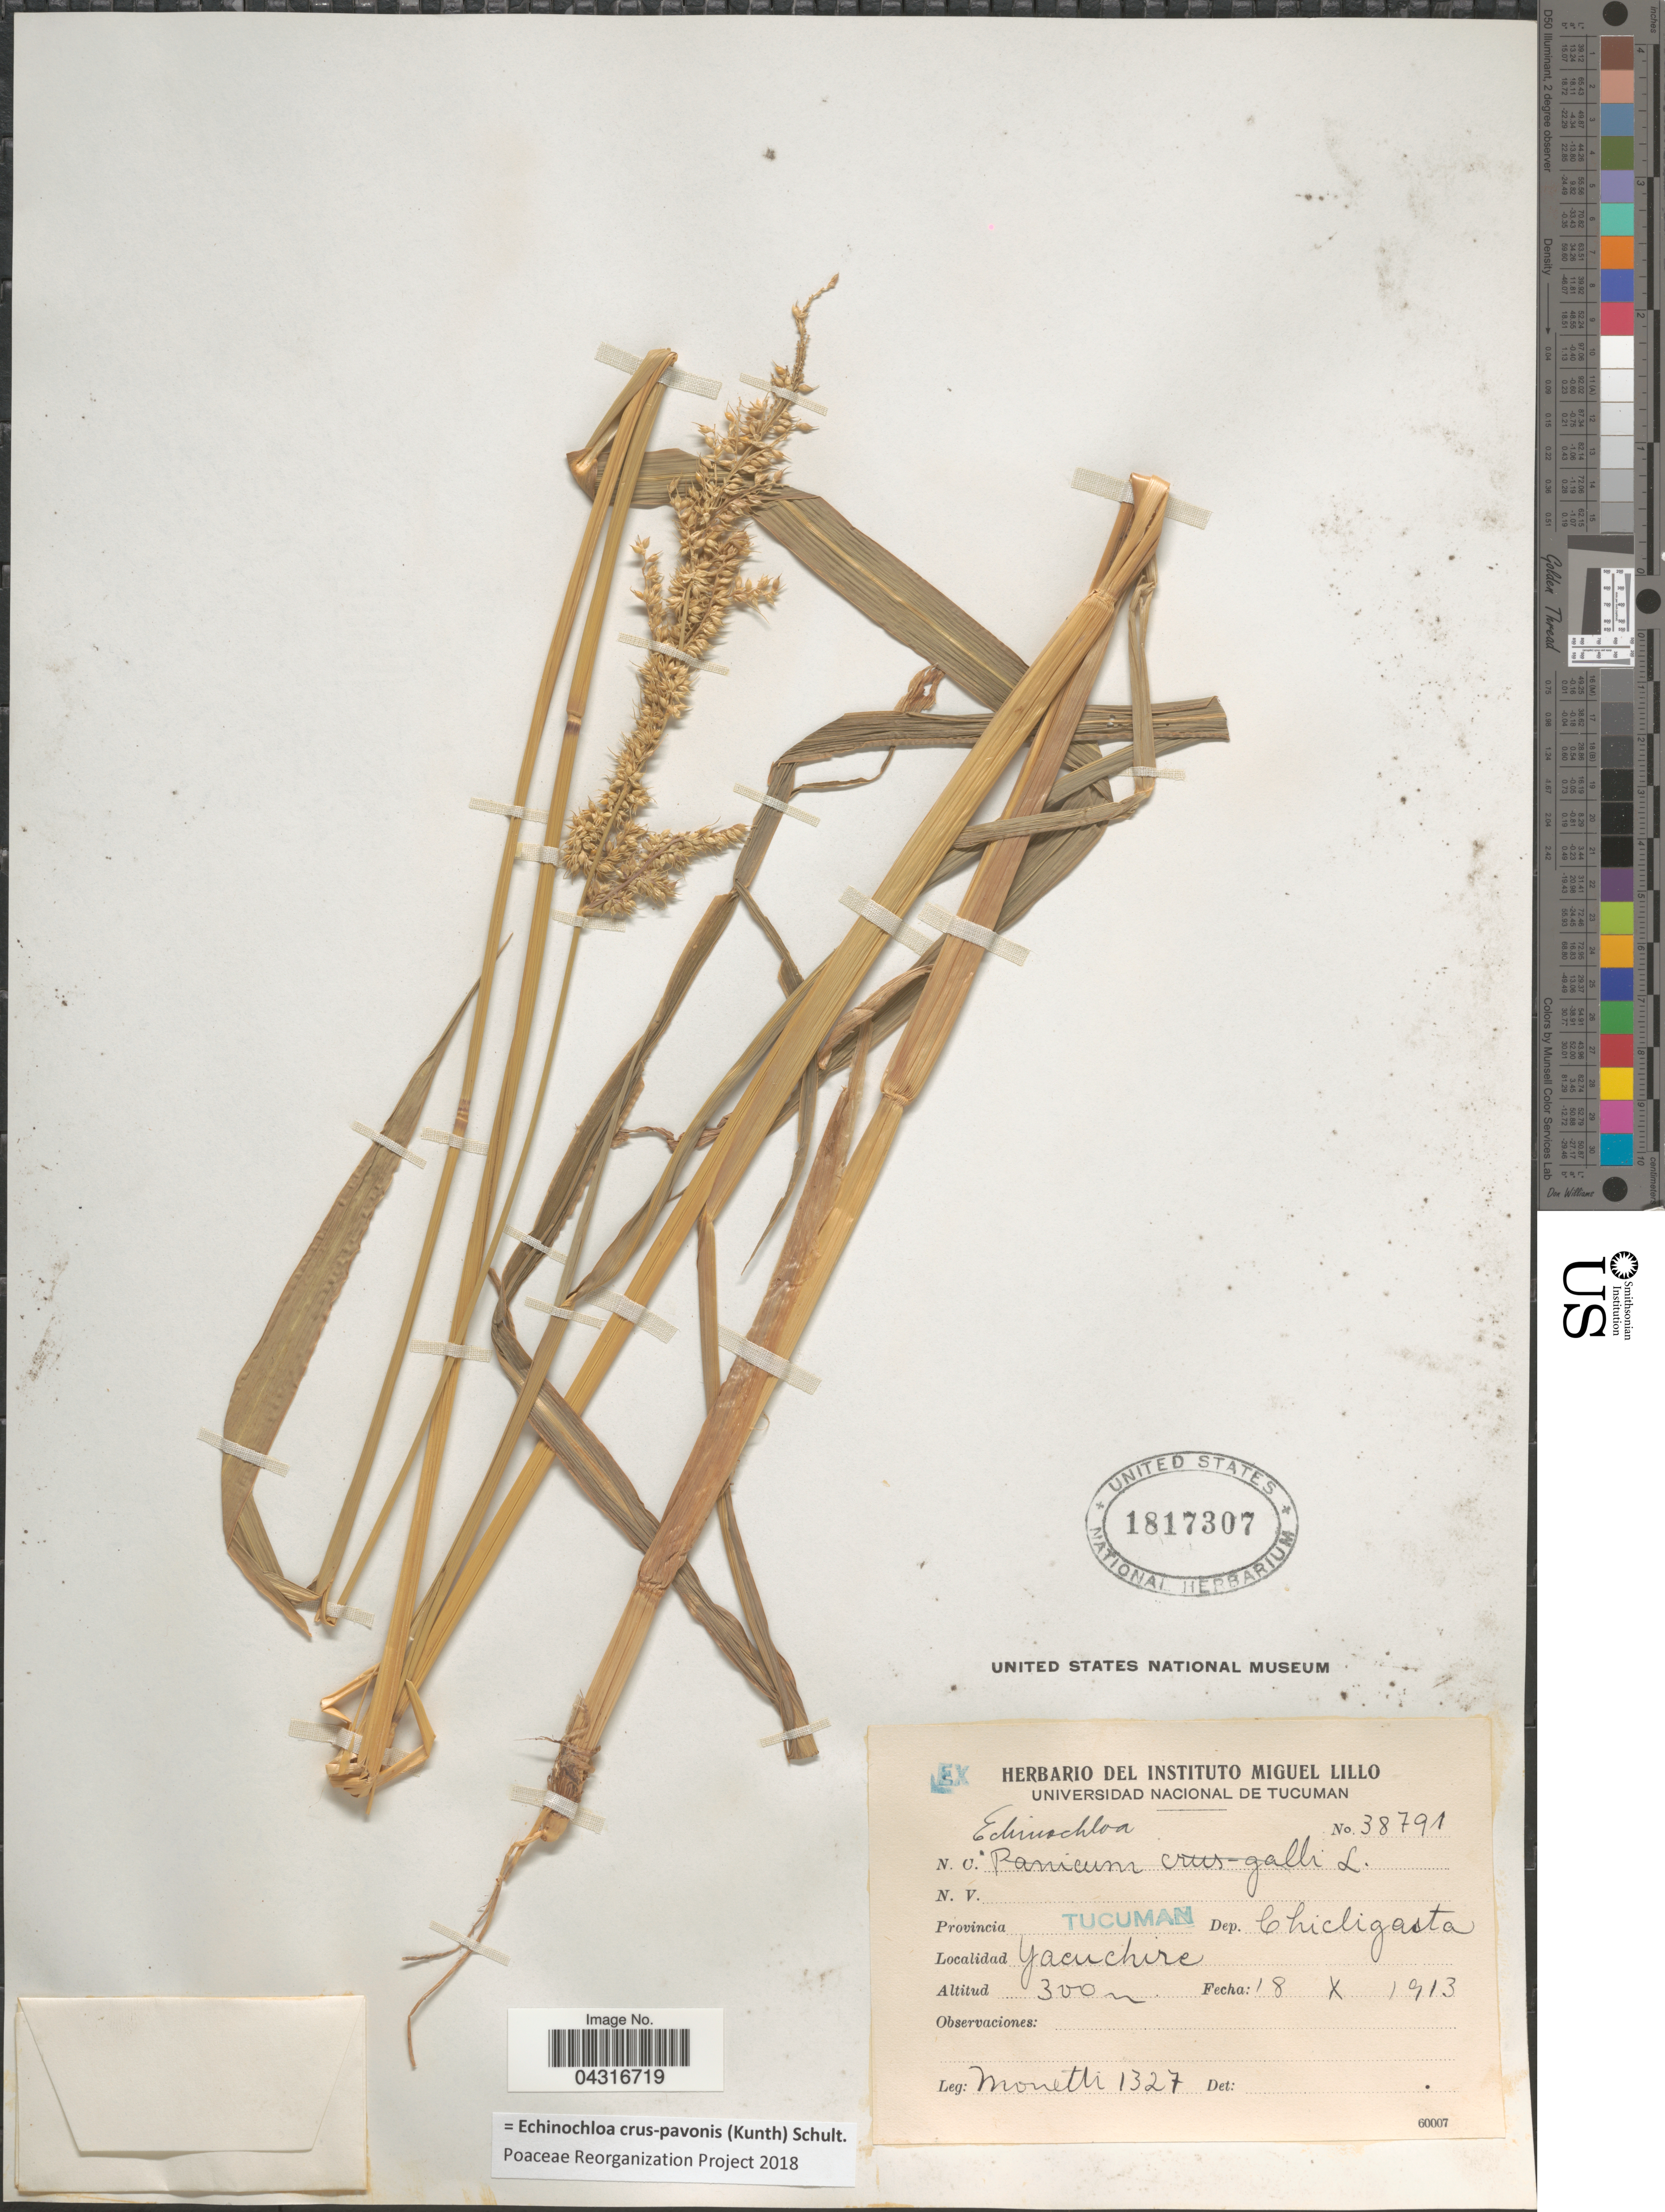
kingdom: Plantae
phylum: Tracheophyta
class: Liliopsida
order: Poales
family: Poaceae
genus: Echinochloa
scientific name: Echinochloa crus-pavonis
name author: (Kunth) Schult.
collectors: Monetti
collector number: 1327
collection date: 1913-10-18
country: Argentina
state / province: Tucuman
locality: Dep. Chicligasta. Yacuchire.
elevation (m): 300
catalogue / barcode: US 1817307